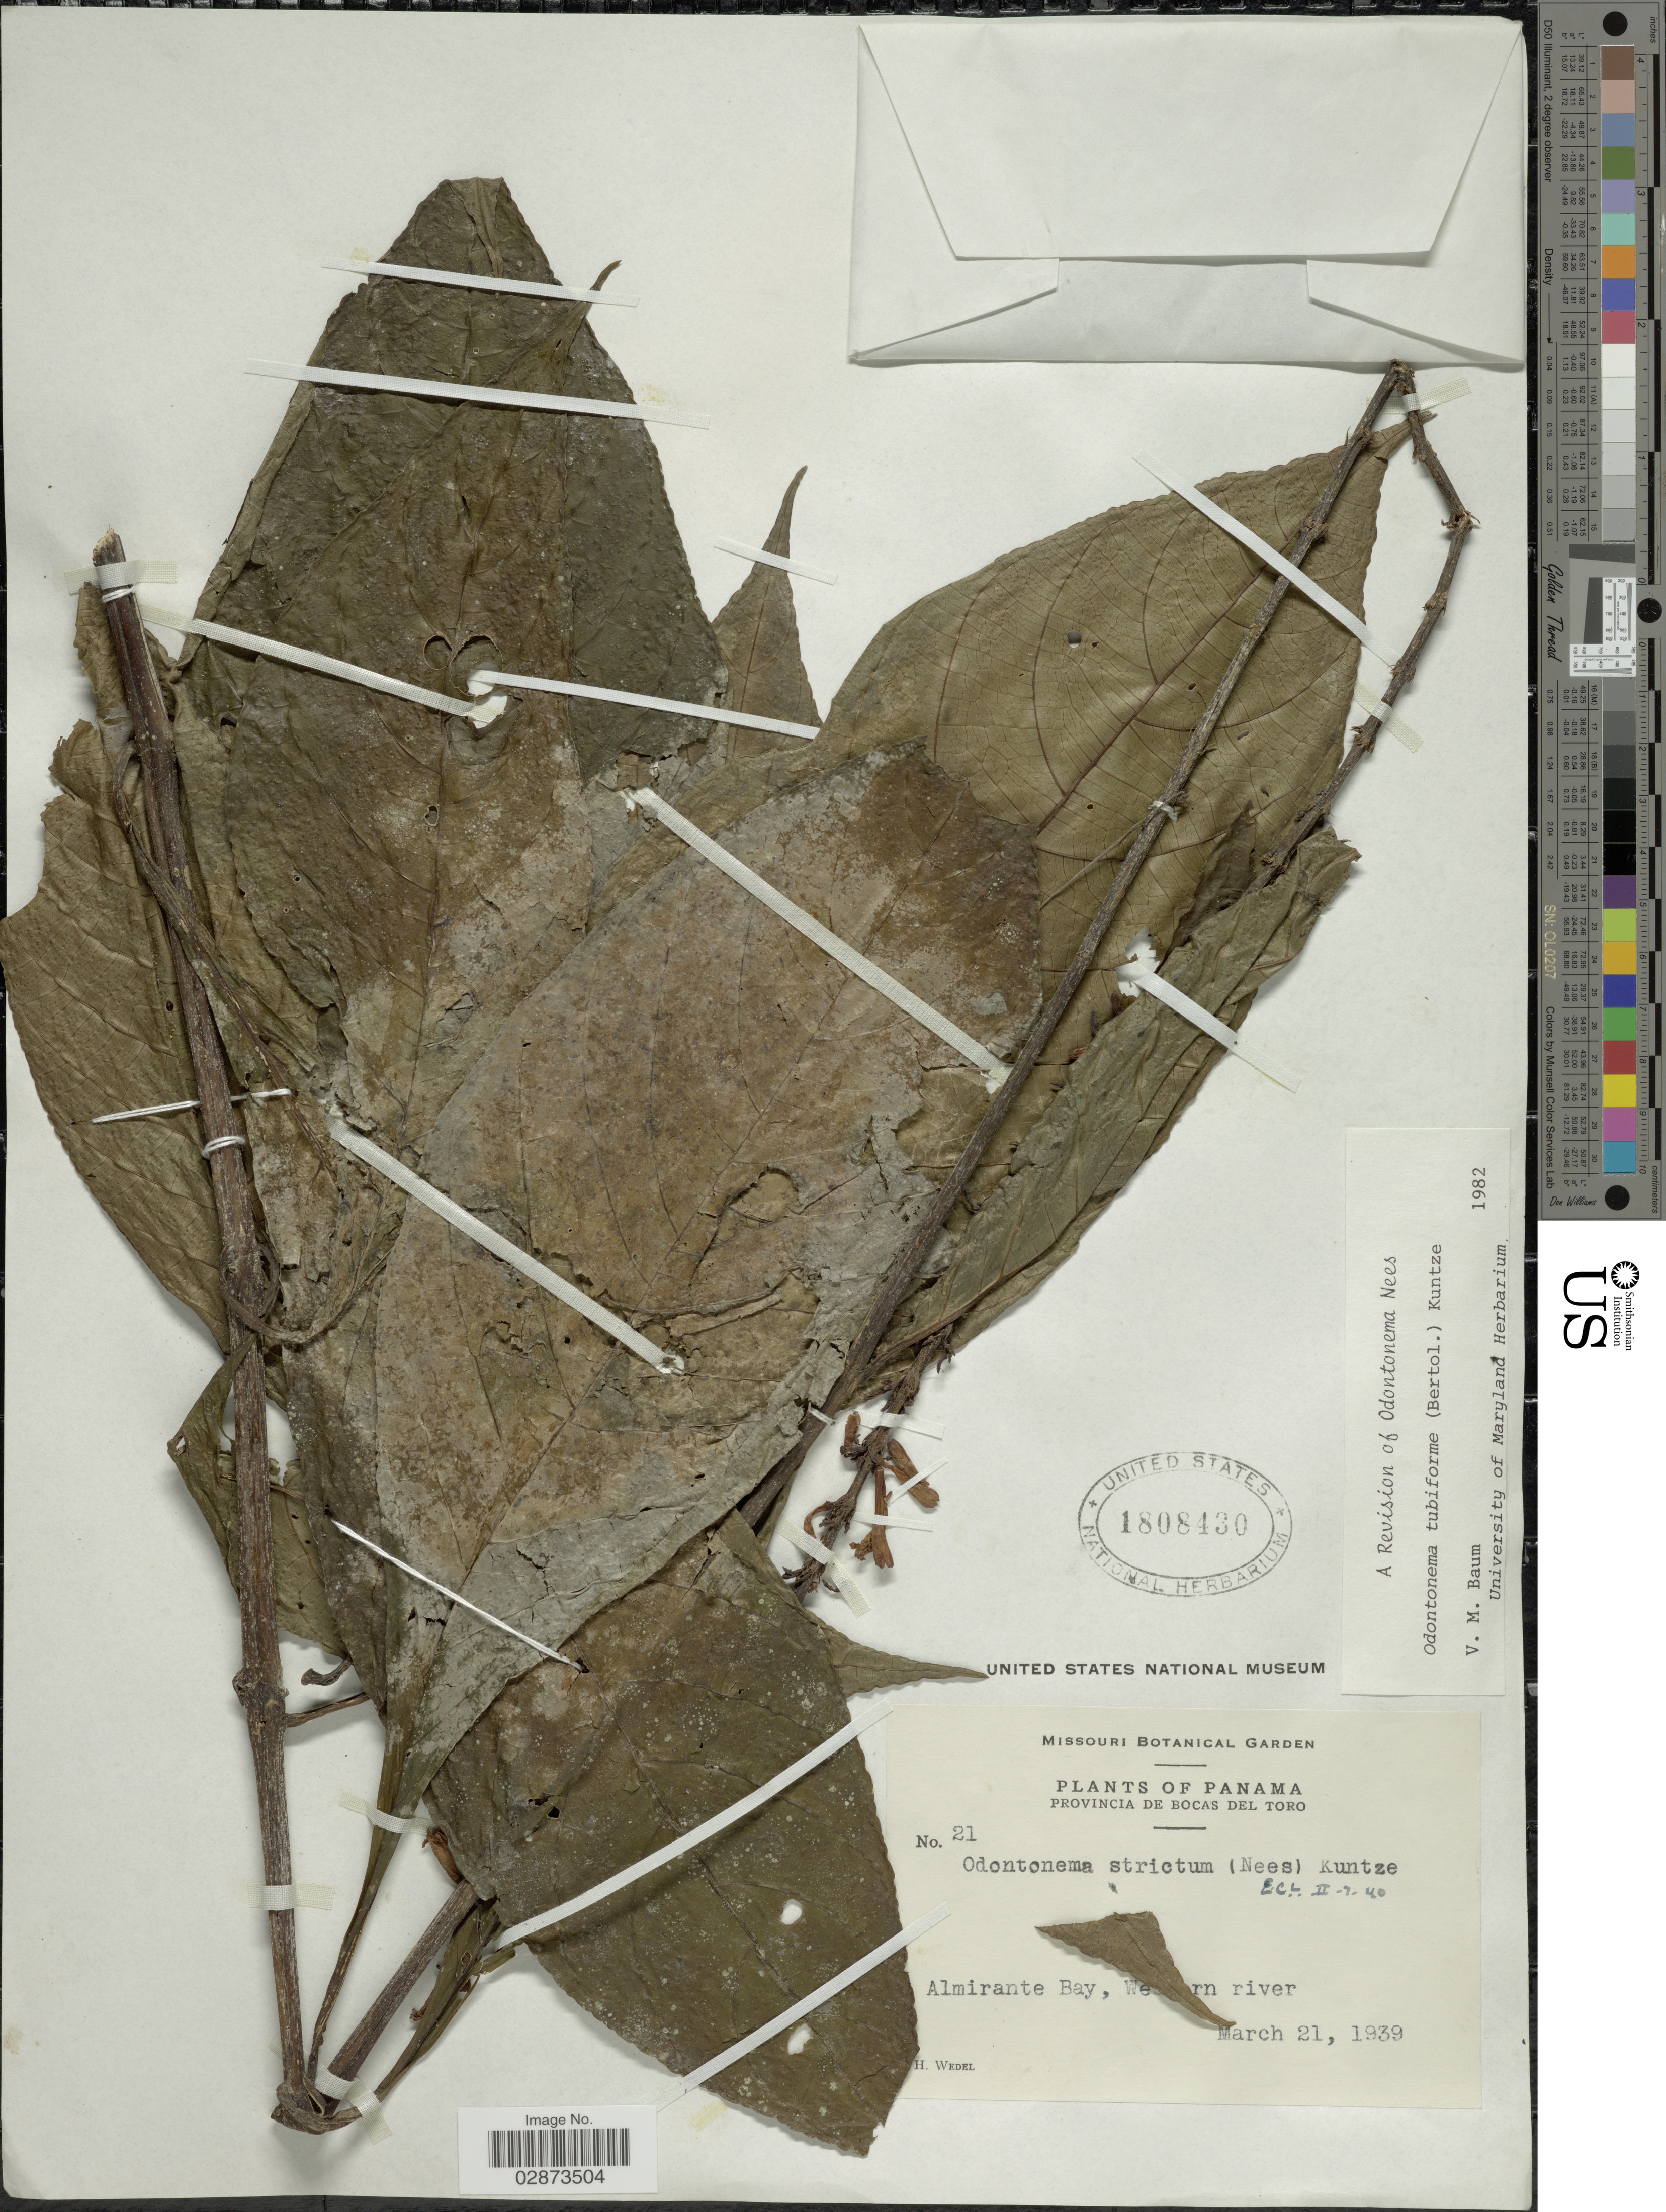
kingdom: Plantae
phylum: Tracheophyta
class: Magnoliopsida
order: Lamiales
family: Acanthaceae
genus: Odontonema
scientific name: Odontonema tubaeforme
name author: (Bertol.) Kuntze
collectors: H. von Wedel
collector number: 21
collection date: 1939-03-21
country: Panama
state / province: Bocas del Toro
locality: Provincia de Bocas Del Toro, Almirante Bay, Western River.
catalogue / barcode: US 1808430